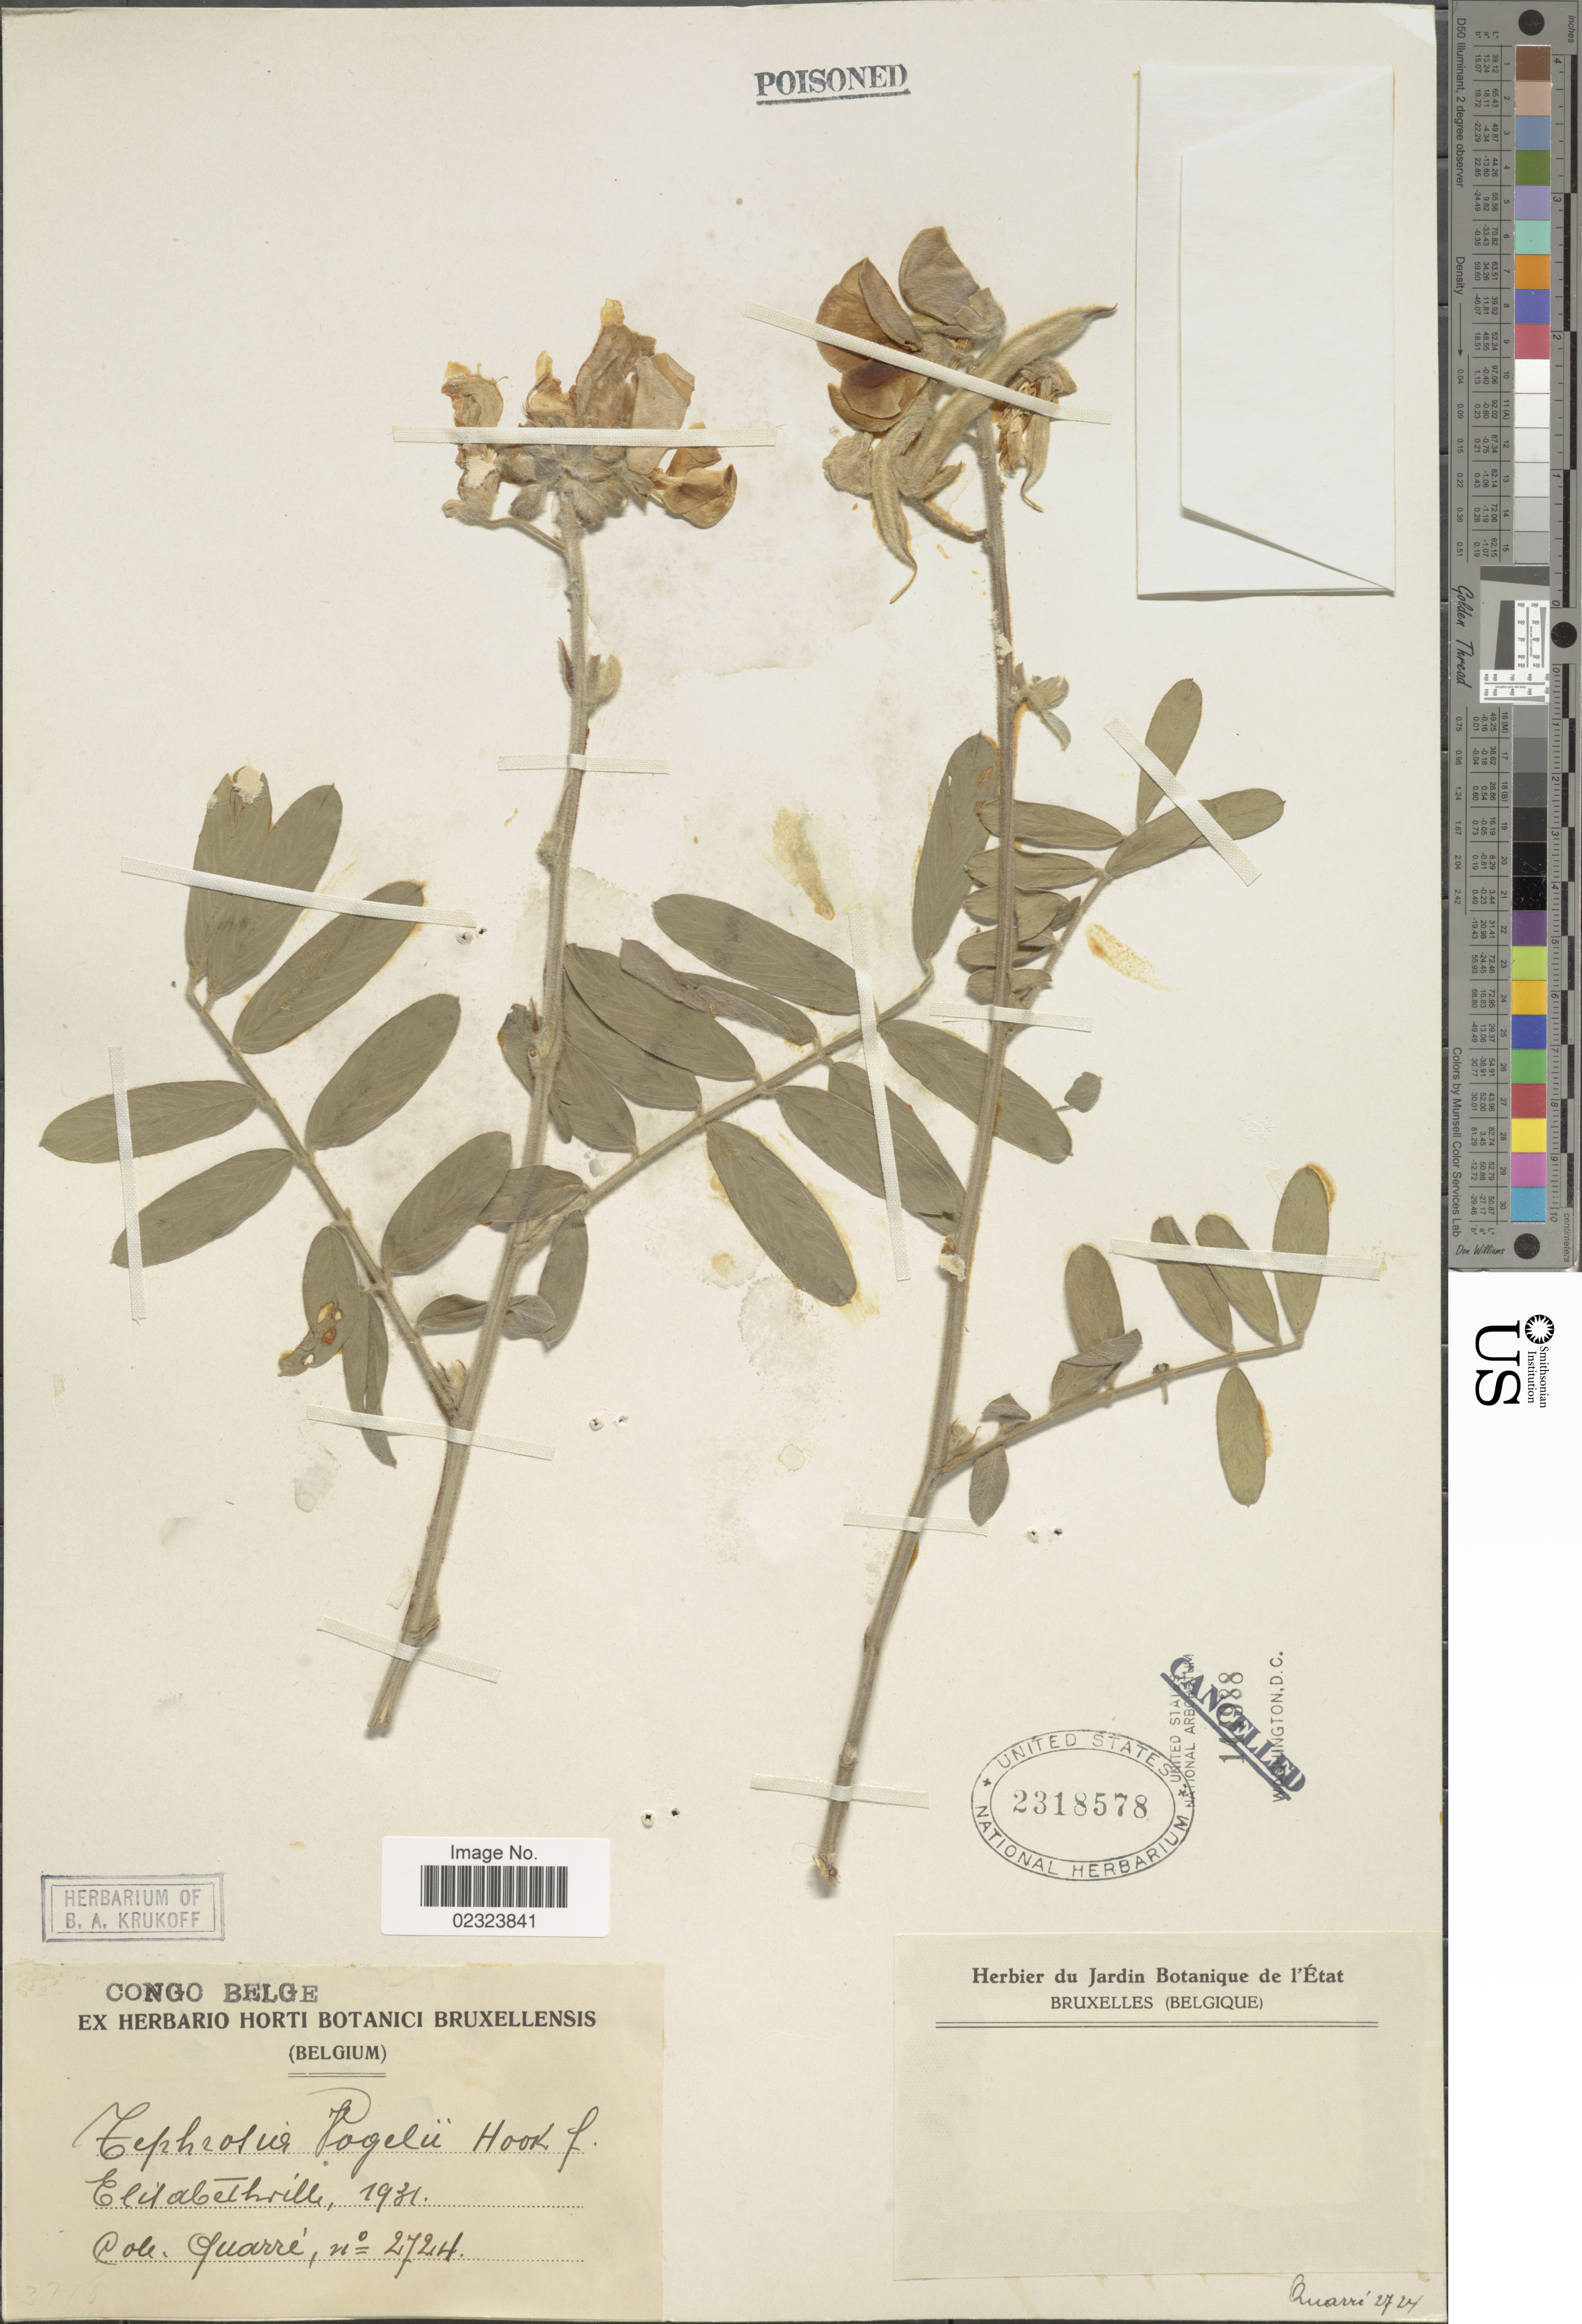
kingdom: Plantae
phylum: Tracheophyta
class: Magnoliopsida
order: Fabales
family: Fabaceae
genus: Tephrosia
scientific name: Tephrosia vogelii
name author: Hook. f.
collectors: -. Quarre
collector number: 2724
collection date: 1931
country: Congo, Democratic Republic of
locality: Congo Belge. Elisabethville.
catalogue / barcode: US 2318578